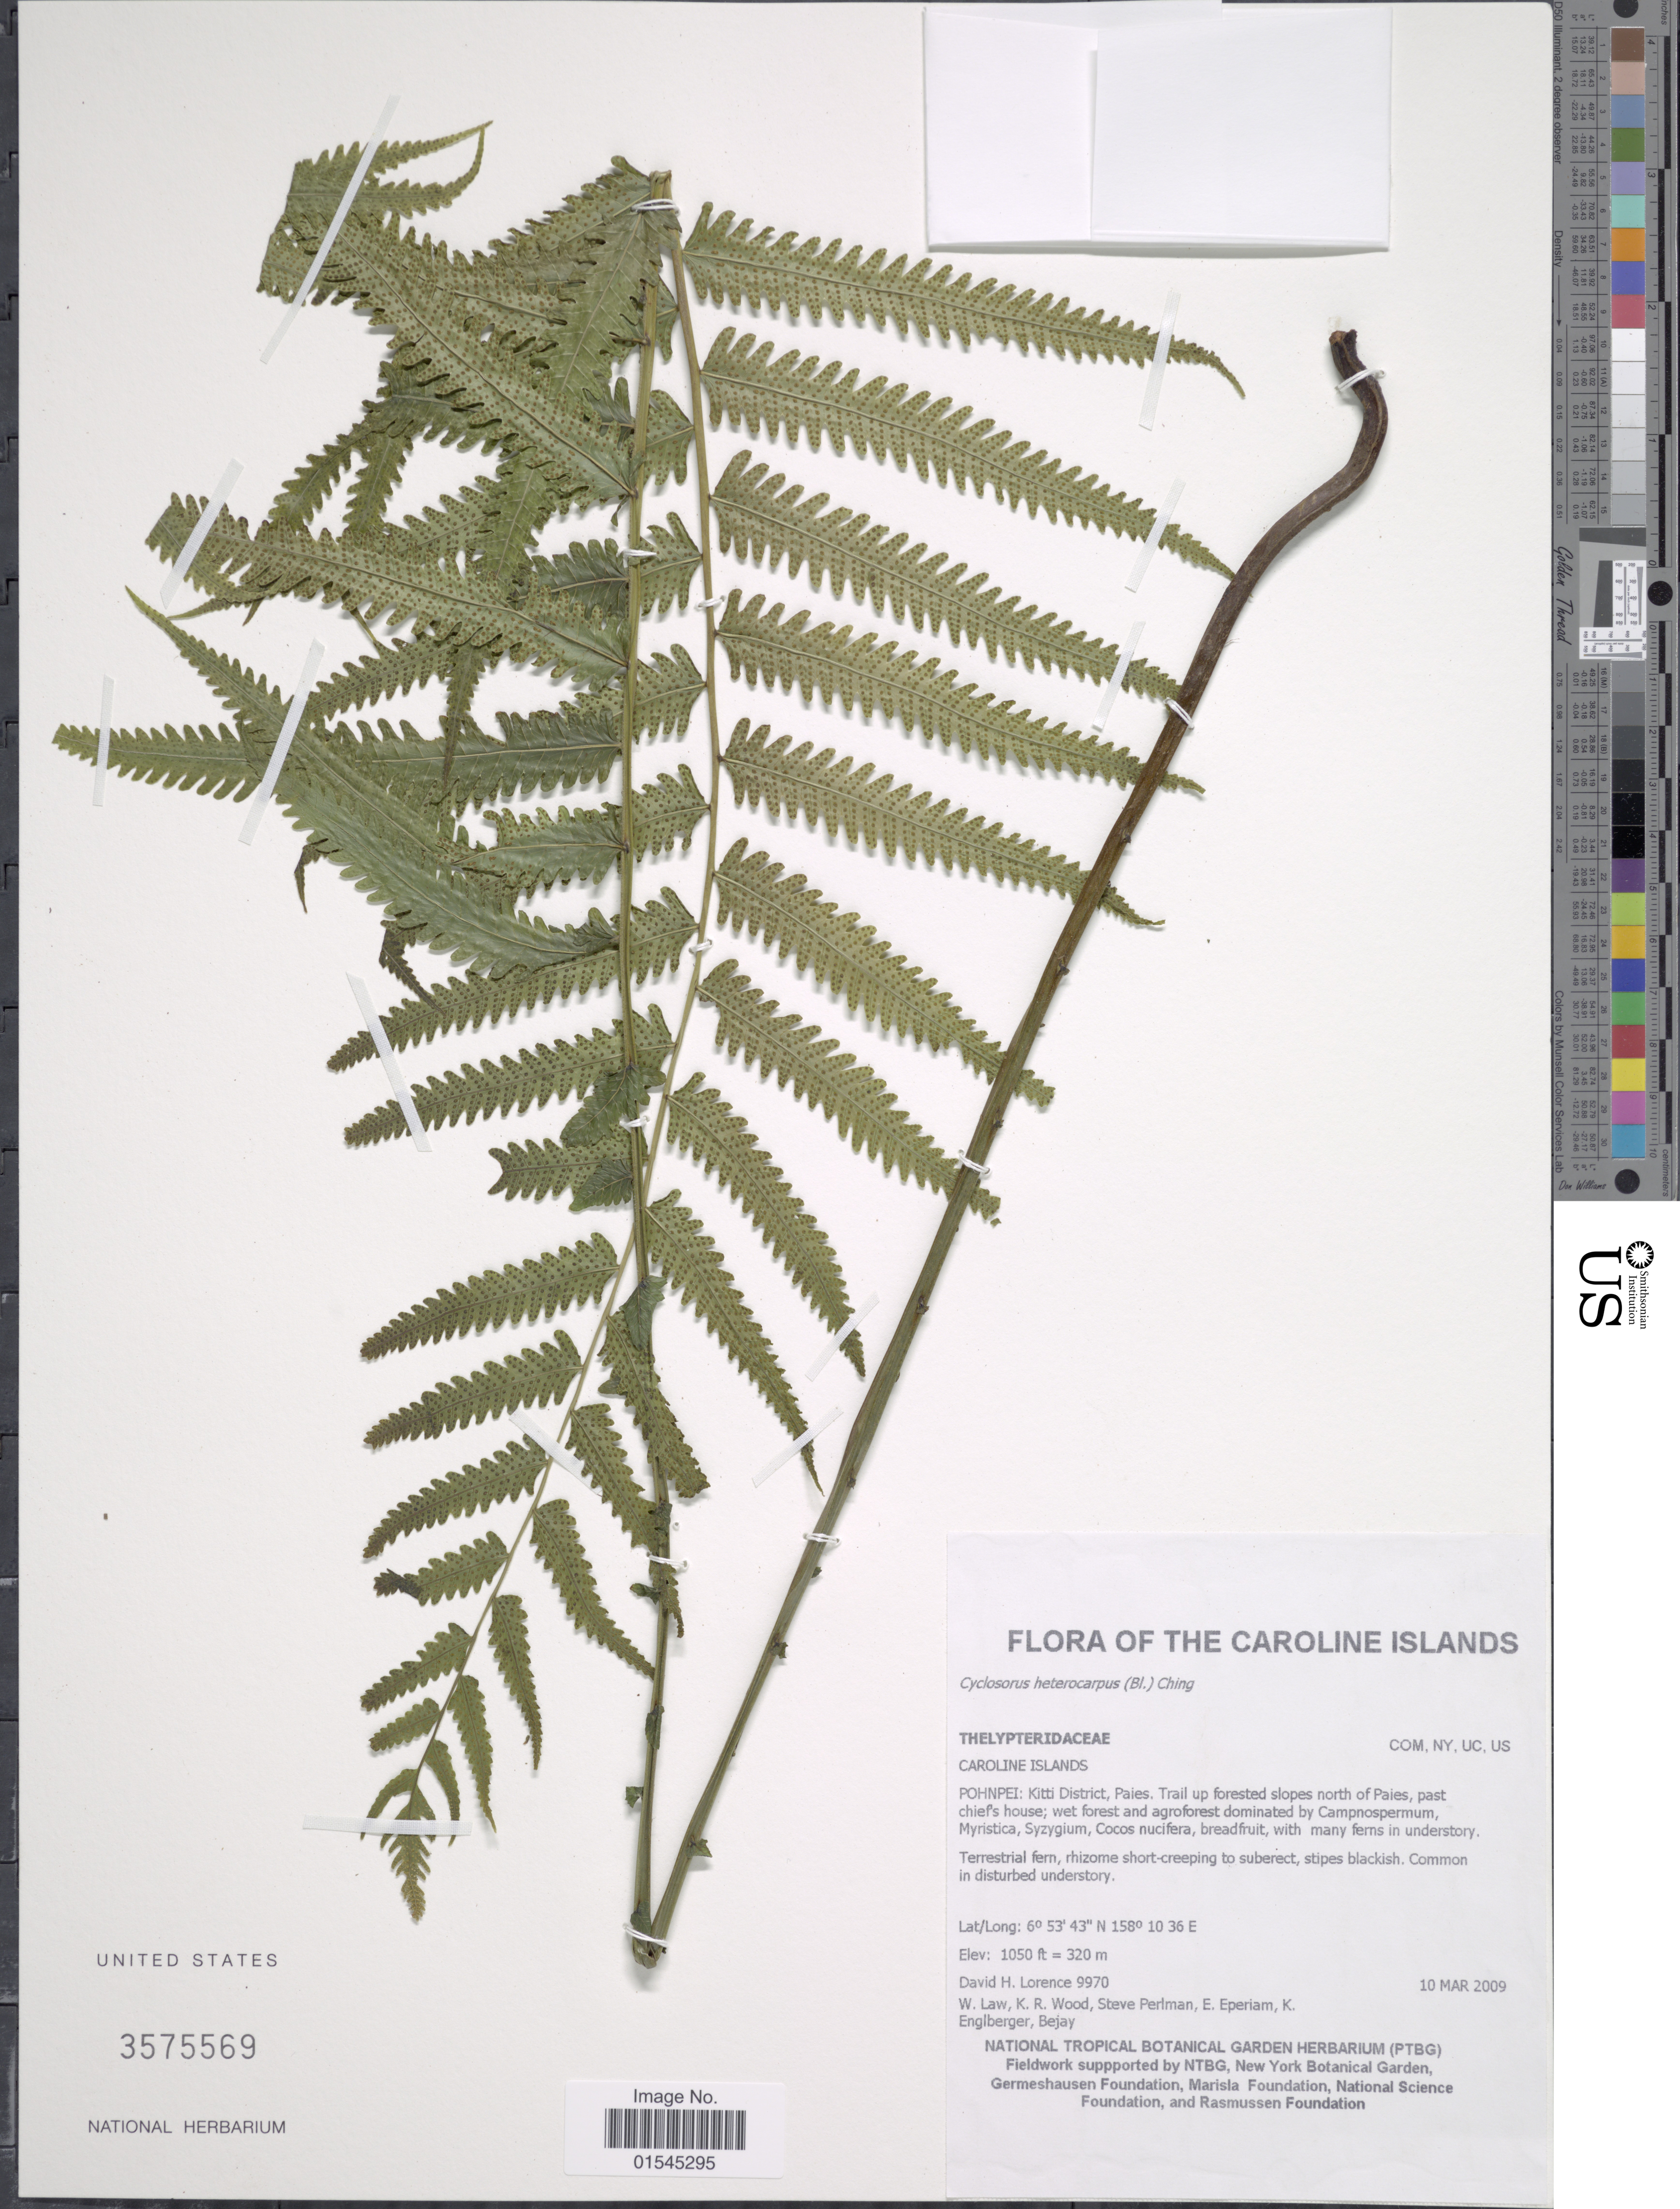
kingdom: Plantae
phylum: Tracheophyta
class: Polypodiopsida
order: Polypodiales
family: Thelypteridaceae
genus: Sphaerostephanos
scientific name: Sphaerostephanos heterocarpus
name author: (Blume) Holttum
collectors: D. Lorence, W. Law, K. R. Wood, S. Perlman & et al.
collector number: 9970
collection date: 2009-03-10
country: Micronesia, Federated States of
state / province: Pohnpei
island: Pohnpei [Ponape]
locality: The Caroline Islands. Pohnpei: Kiti District, Paies. Trail up forested slopes north of Paies, past chief's house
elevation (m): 320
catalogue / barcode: US 3575569